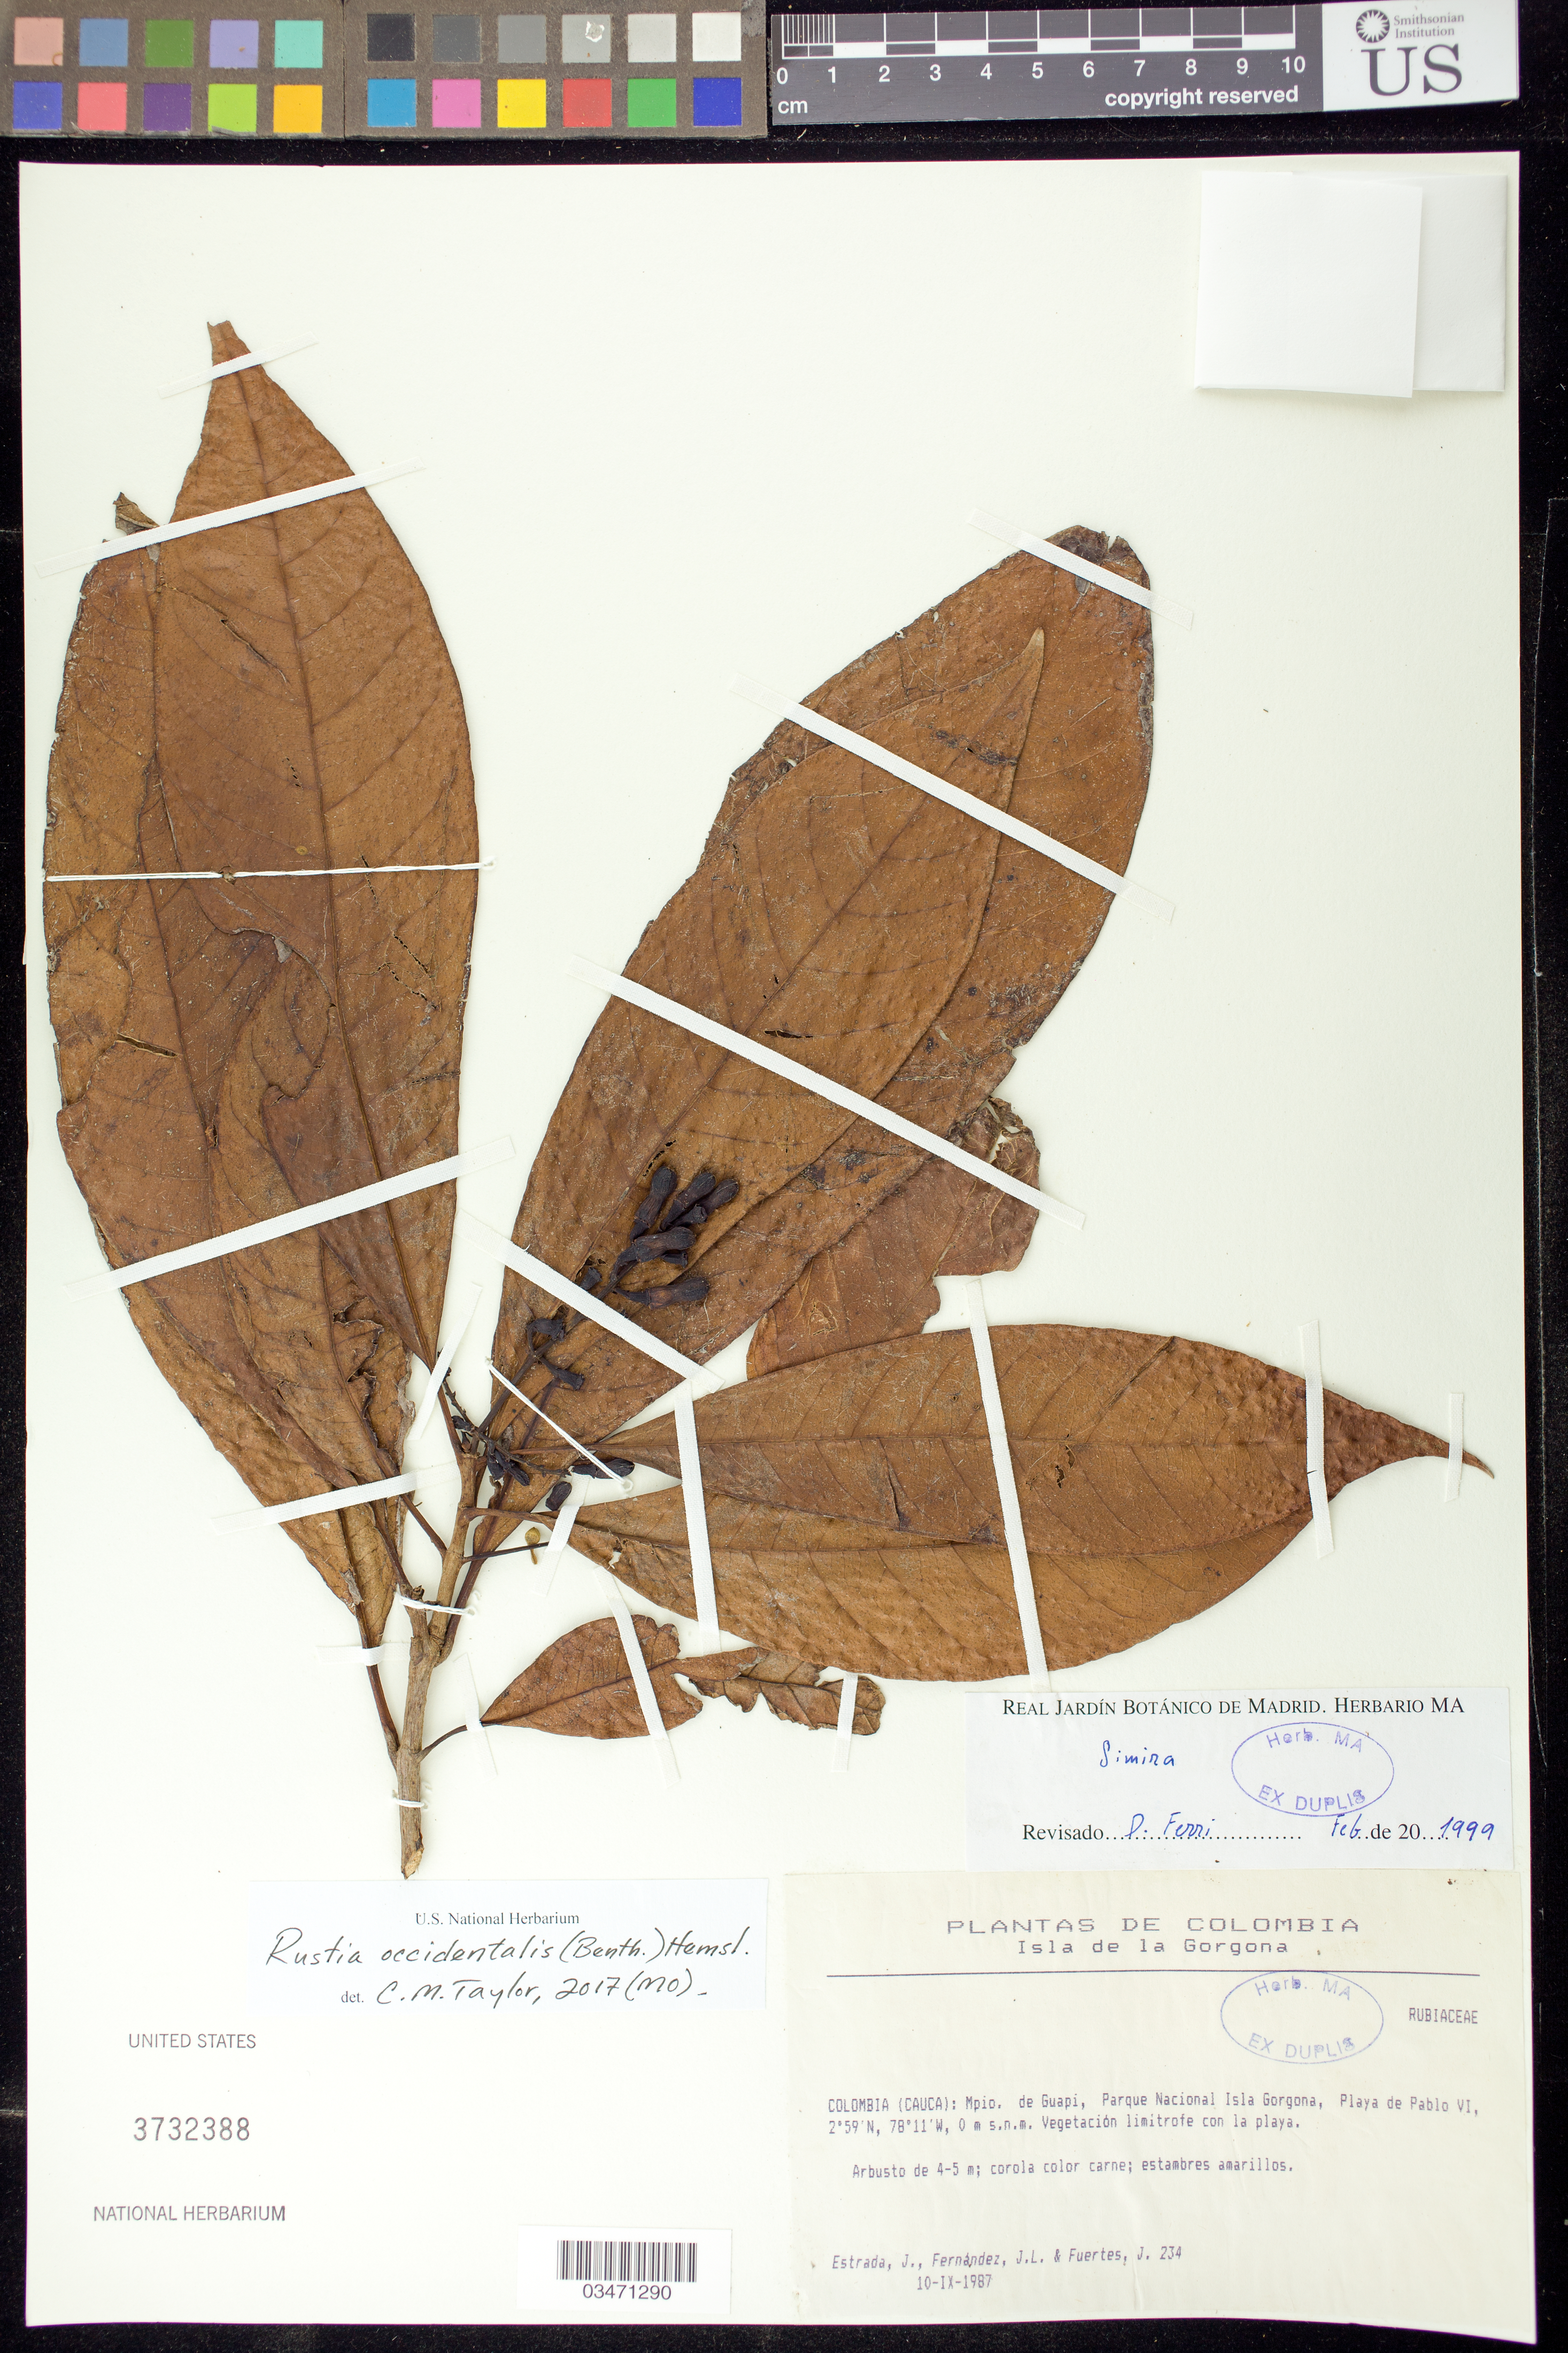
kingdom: Plantae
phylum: Tracheophyta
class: Magnoliopsida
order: Gentianales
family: Rubiaceae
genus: Rustia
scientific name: Rustia occidentalis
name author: (Benth.) Hemsl.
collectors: J. Estrada, J. Fernández & J. Fuertes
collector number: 234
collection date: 1987-09-10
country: Colombia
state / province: Cauca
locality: Mpio. de Guapi, Parque Nacional Isla Gorgona, Playa de pablo VI.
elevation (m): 0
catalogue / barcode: US 3732388